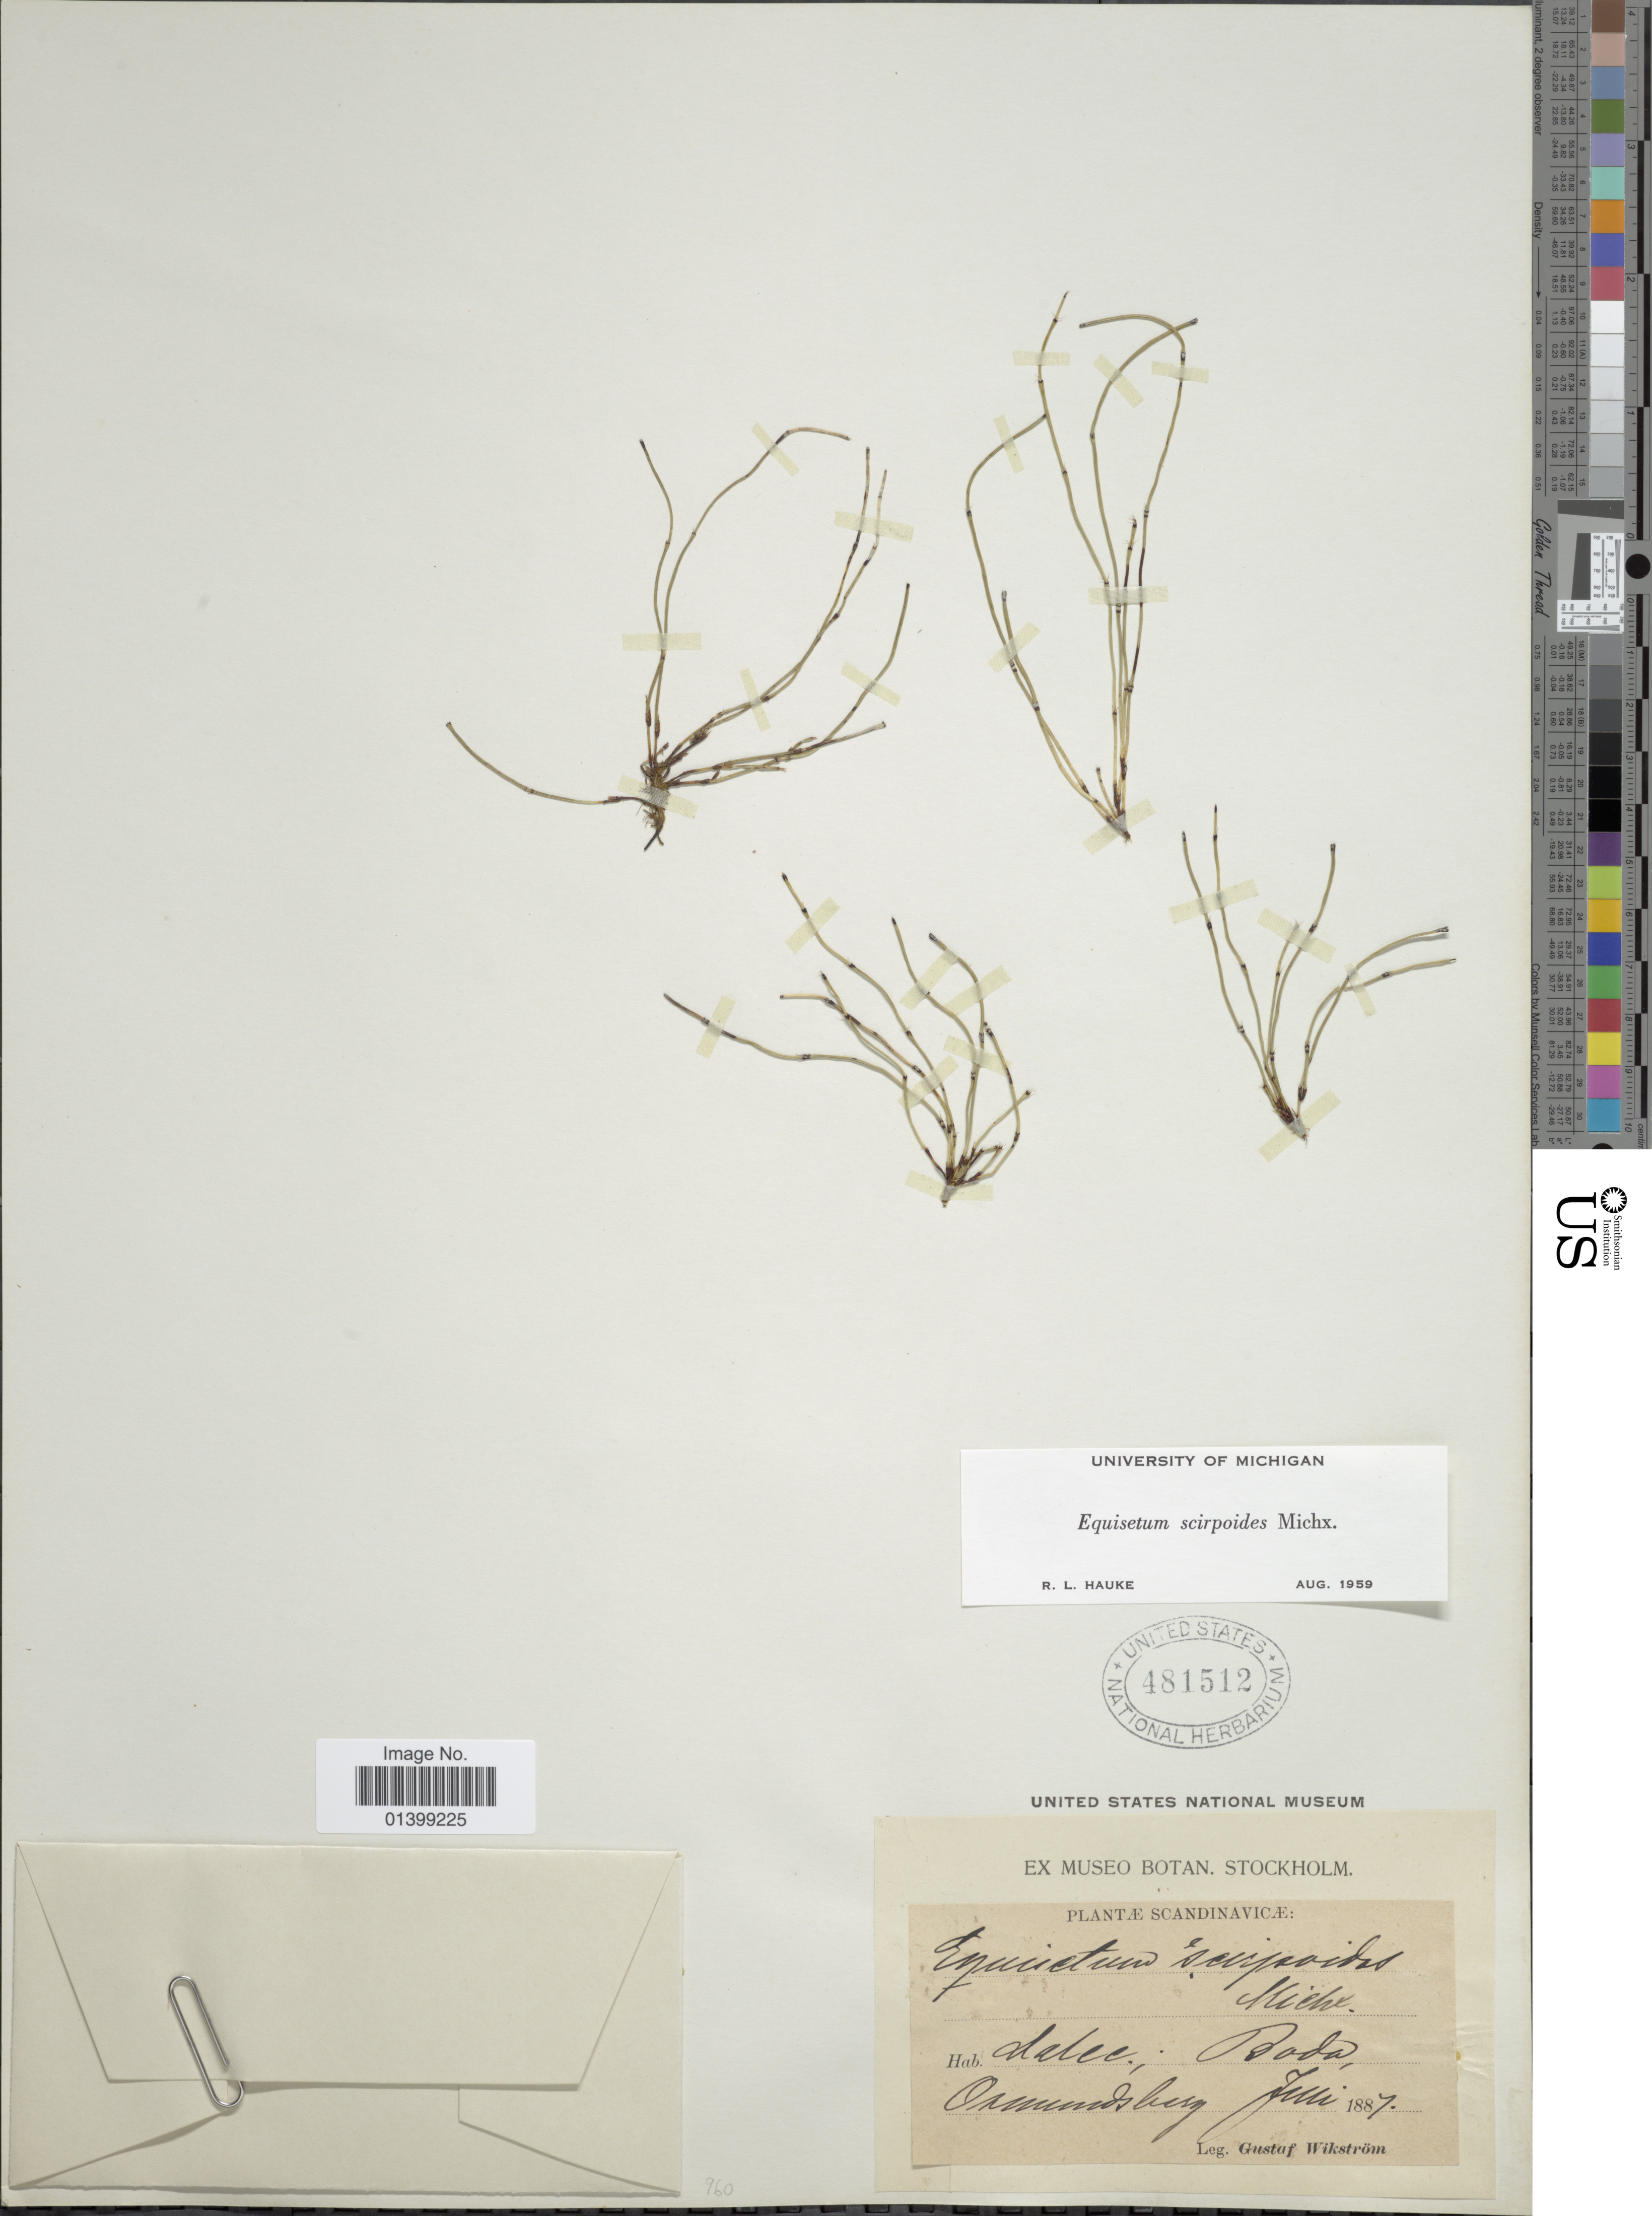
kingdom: Plantae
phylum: Tracheophyta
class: Polypodiopsida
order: Equisetales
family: Equisetaceae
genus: Equisetum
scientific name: Equisetum scirpoides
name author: Michx.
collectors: G. Wikström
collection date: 1887-06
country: Sweden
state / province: Dalarna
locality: Scandinavicæ, Malca; Boda Amansberg [interpreted]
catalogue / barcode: US 481512